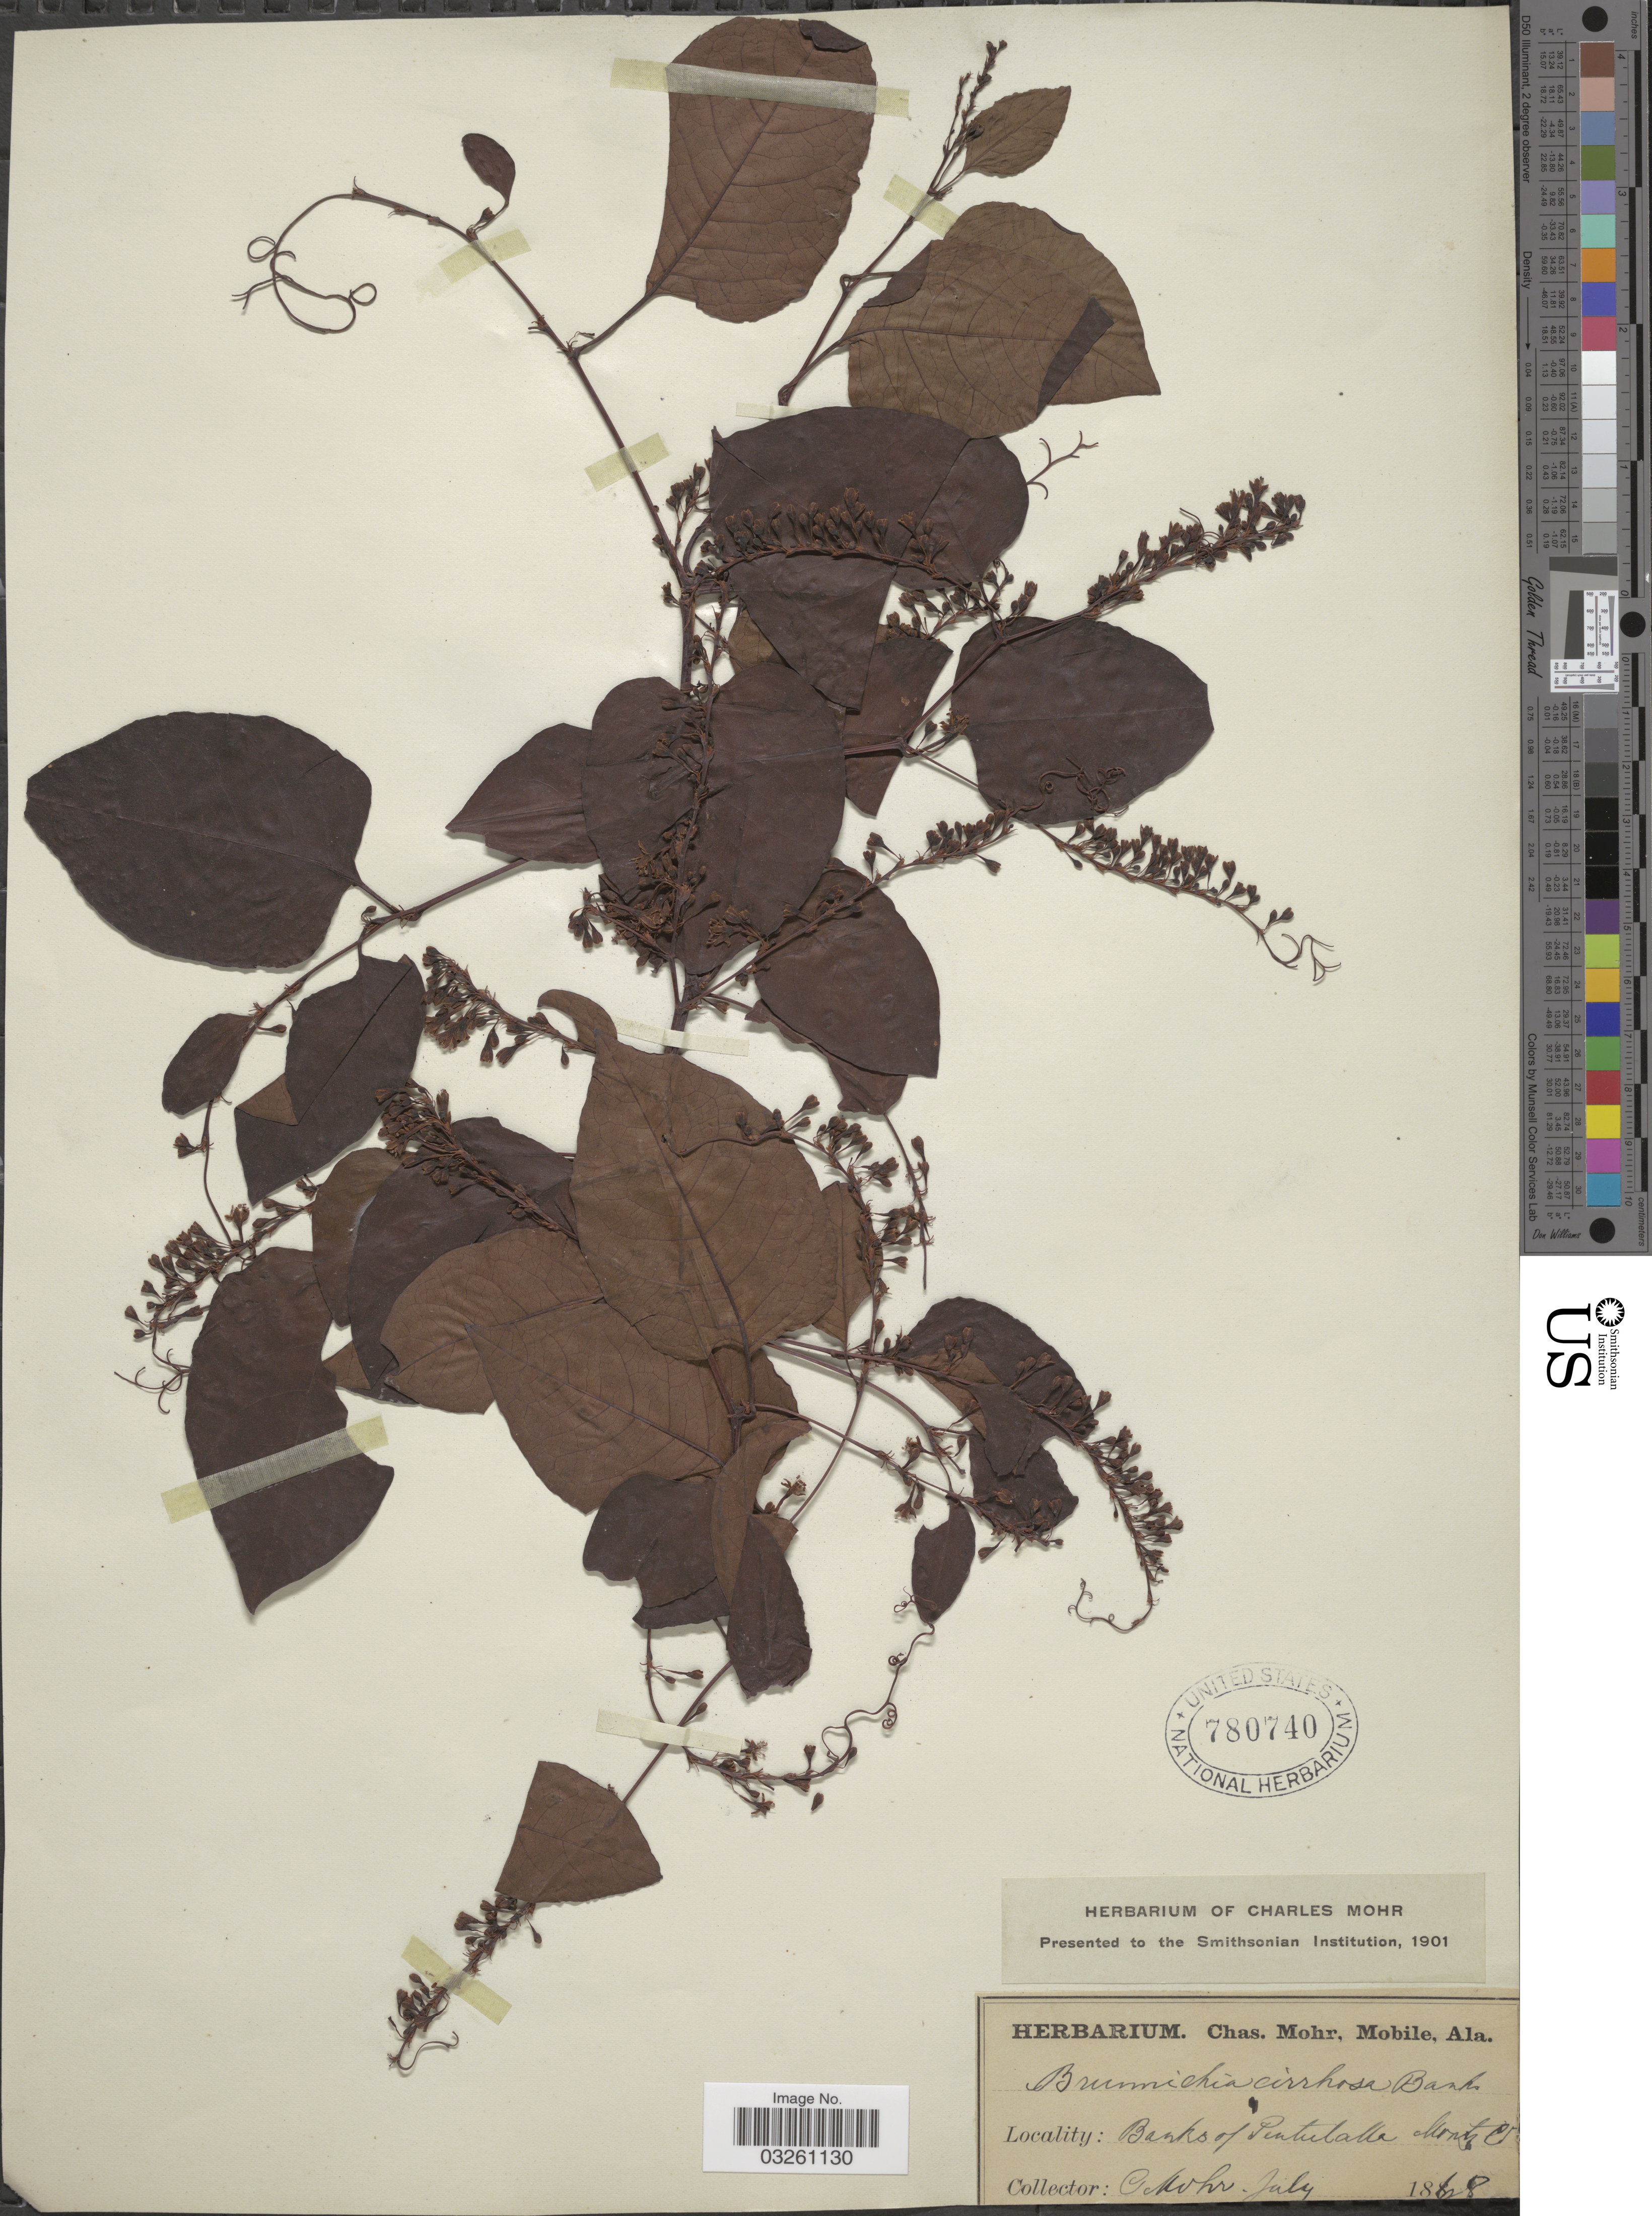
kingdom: Plantae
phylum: Tracheophyta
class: Magnoliopsida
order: Caryophyllales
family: Polygonaceae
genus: Brunnichia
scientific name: Brunnichia cirrhosa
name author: Gaertn.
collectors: Mohr, C. T. (herbarium)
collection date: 1868-07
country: United States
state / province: Alabama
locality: Banks of Pentulalla.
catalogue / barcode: US 780740